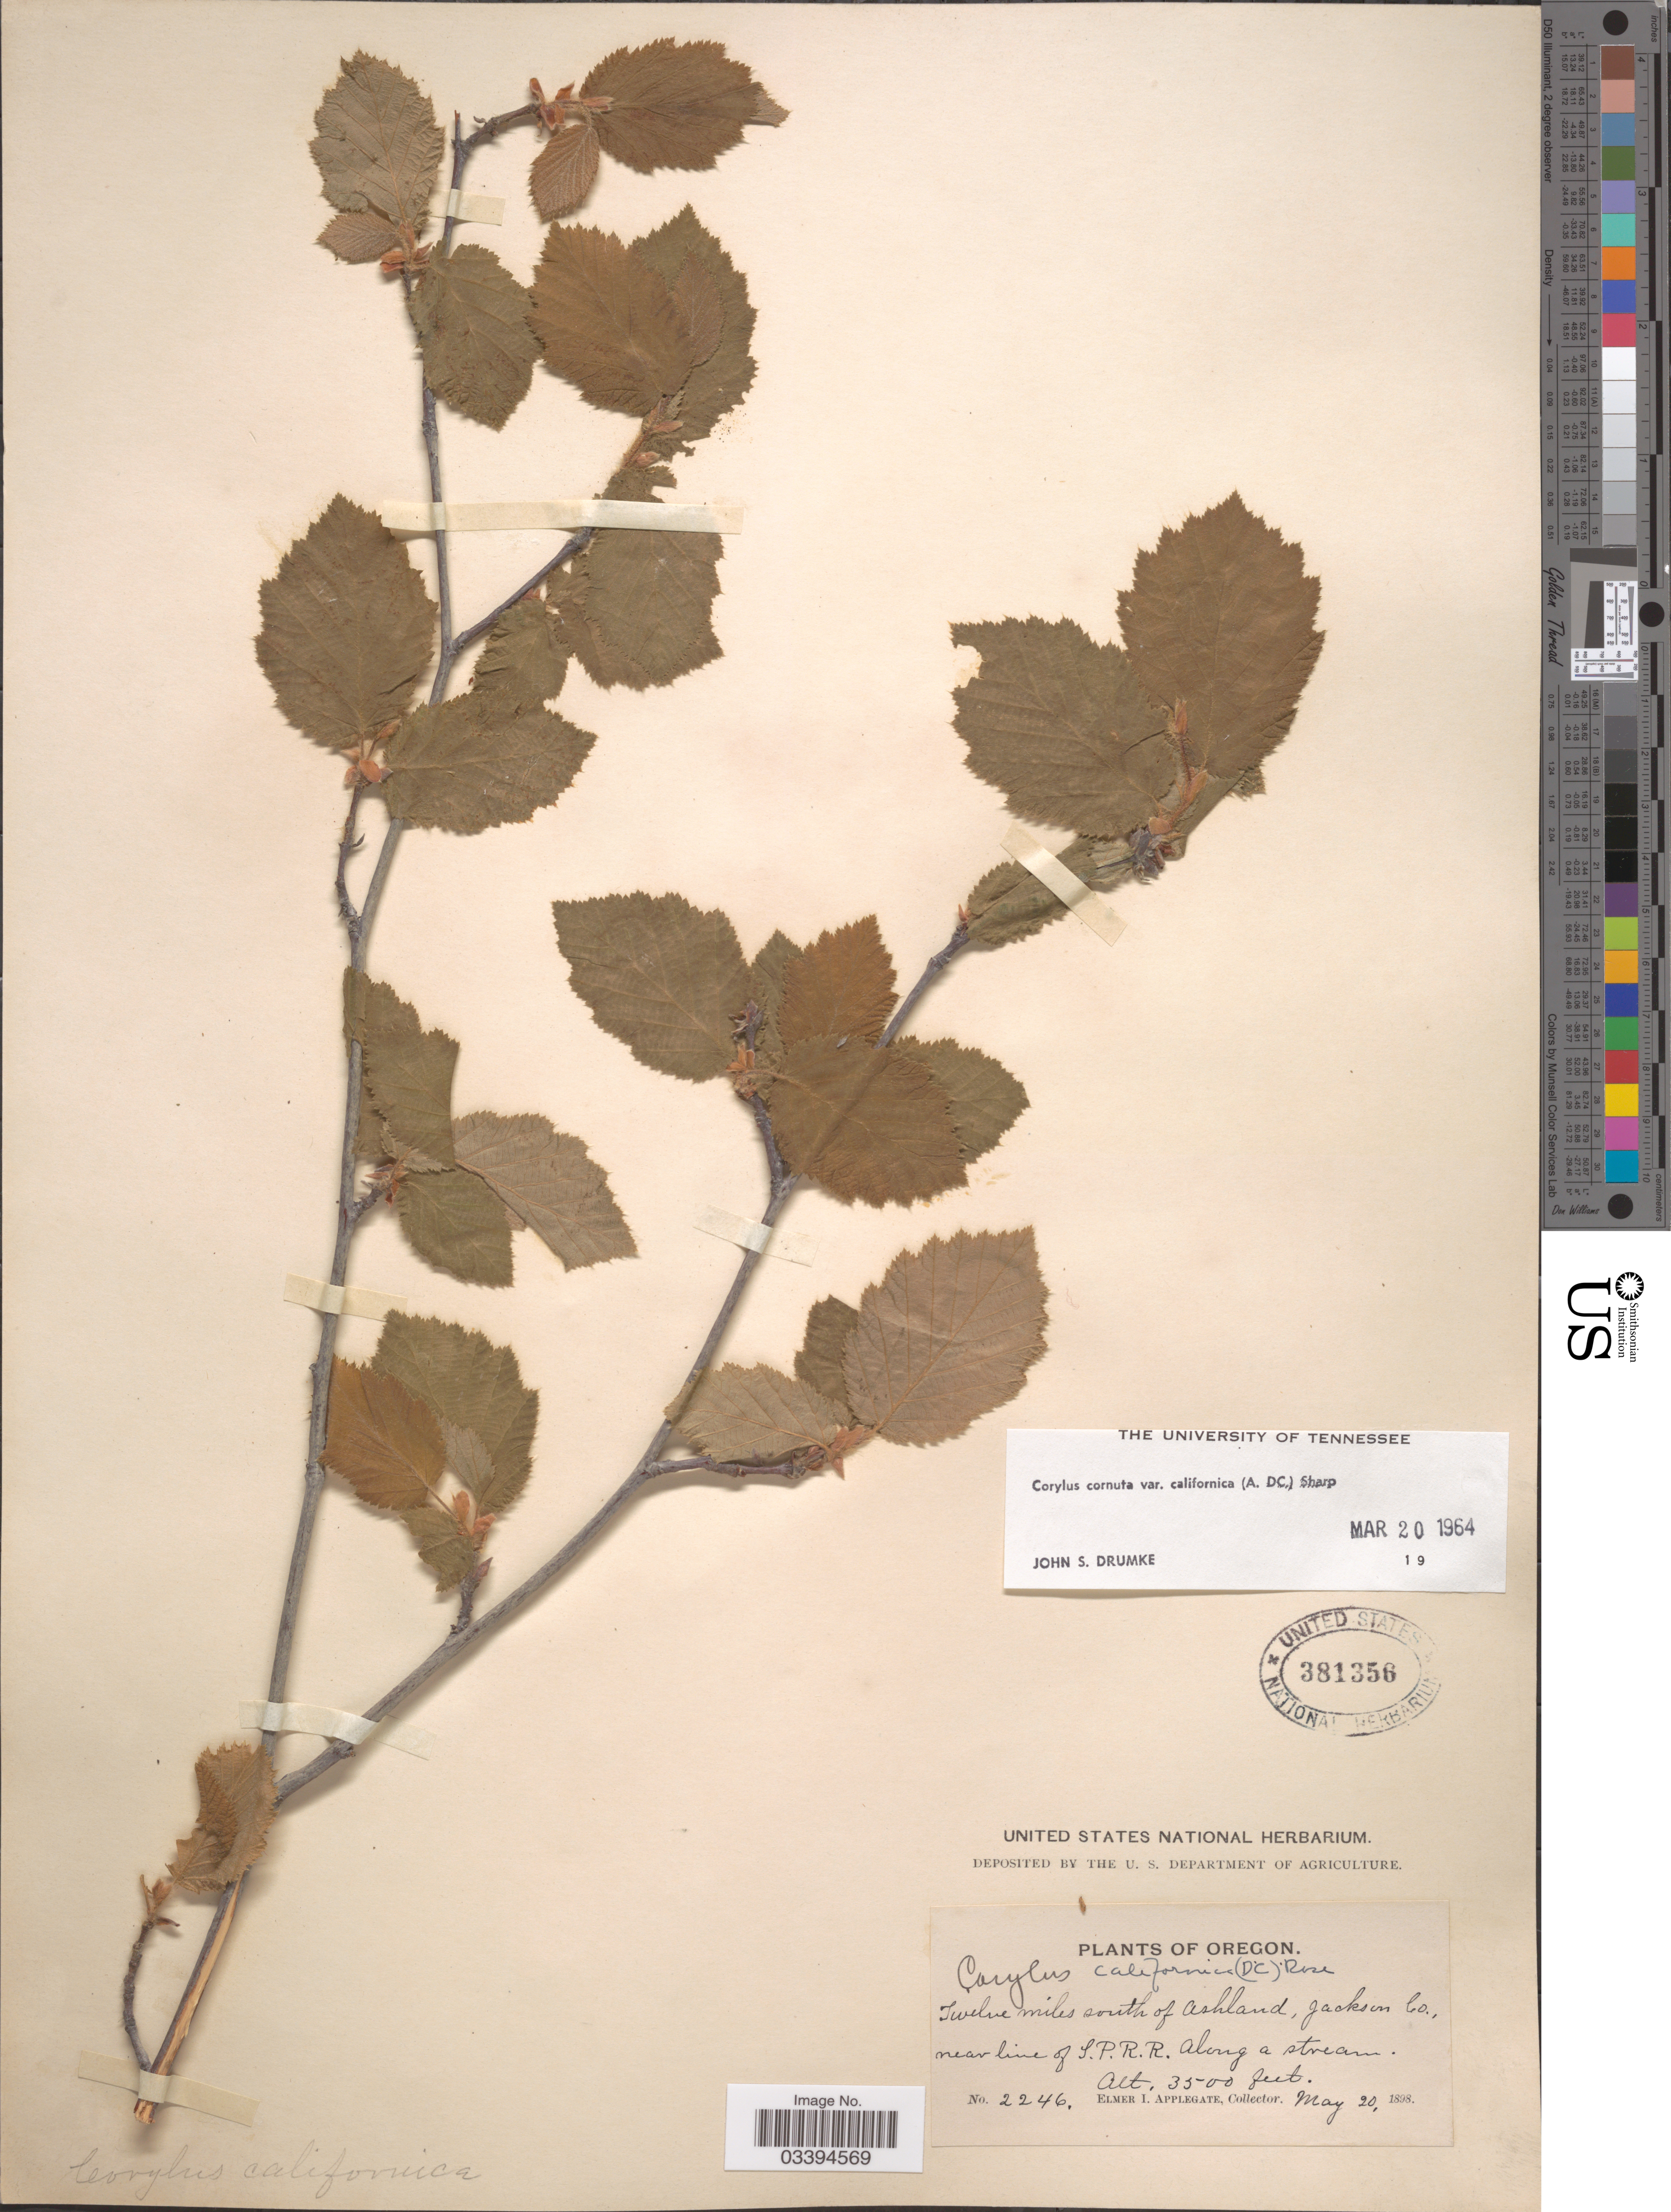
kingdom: Plantae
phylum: Tracheophyta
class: Magnoliopsida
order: Fagales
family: Betulaceae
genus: Corylus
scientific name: Corylus californica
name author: (A. DC.) Rose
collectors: E. I. Applegate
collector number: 2246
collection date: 1898-05-20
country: United States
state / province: Oregon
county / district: Jackson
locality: Twelve miles south of Ashland, Jackson Co., near line of S.P.R.R. Along a stream.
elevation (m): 1067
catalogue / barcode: US 381356